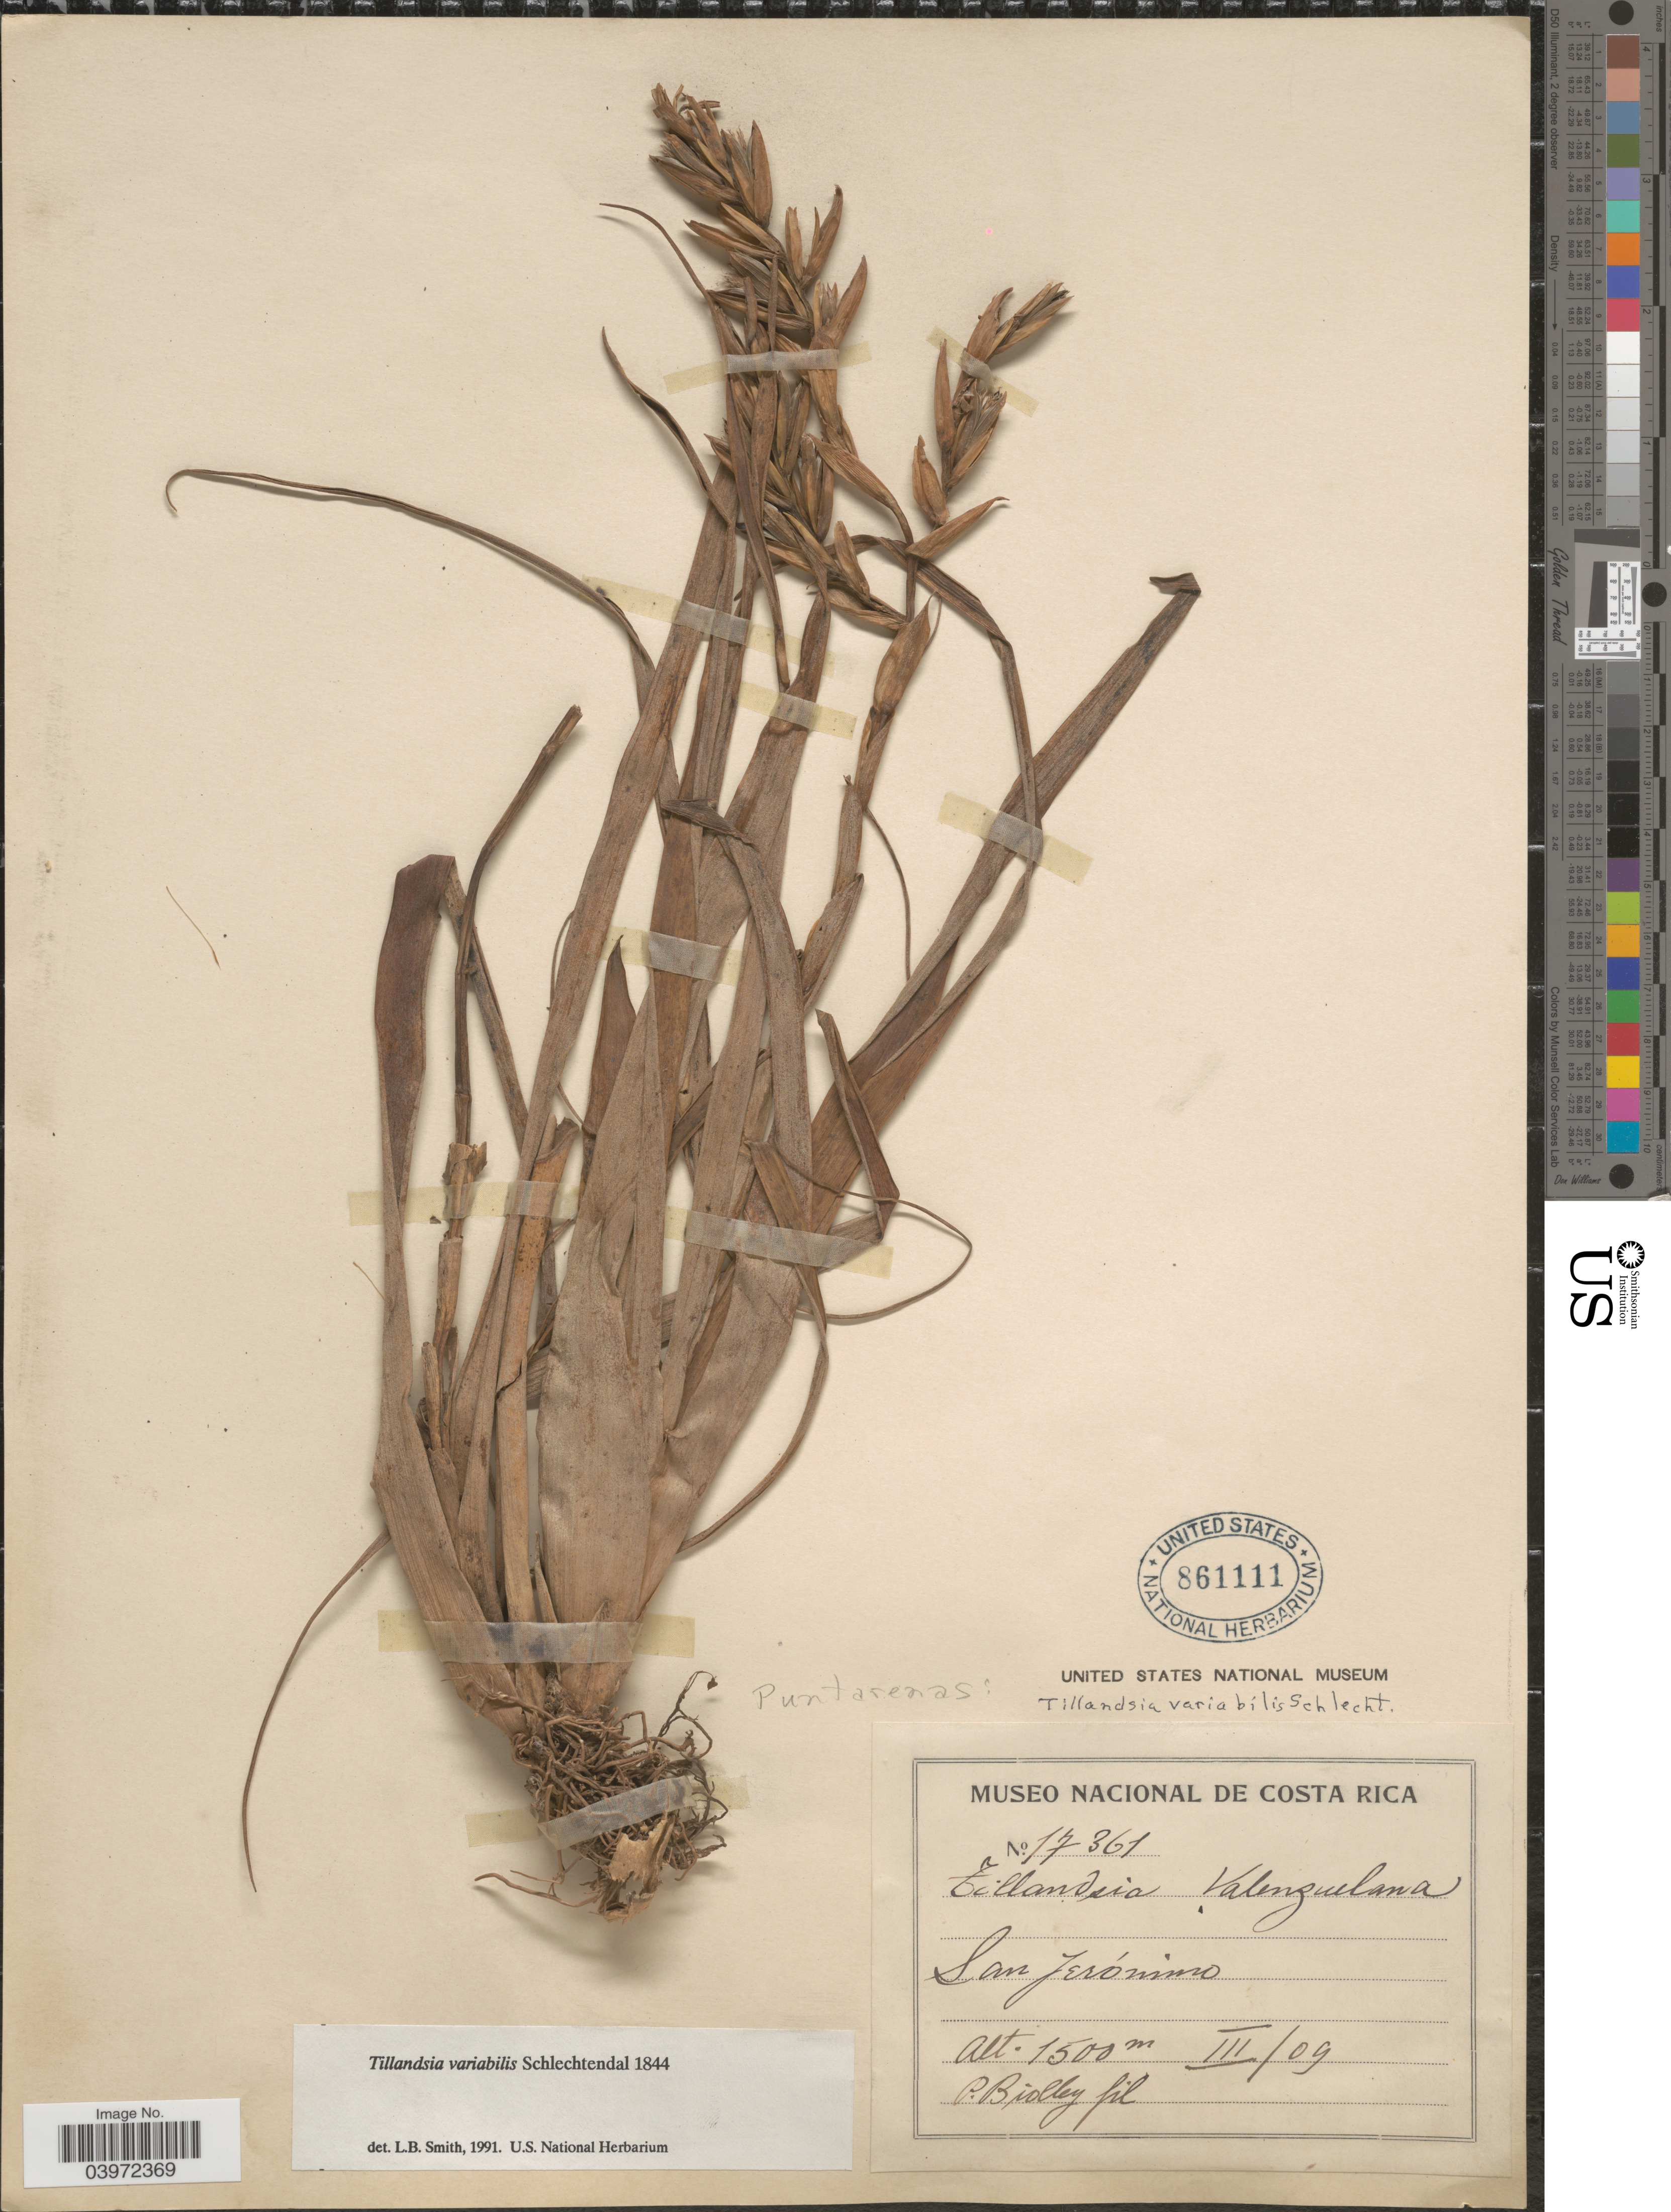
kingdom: Plantae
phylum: Tracheophyta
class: Liliopsida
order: Poales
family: Bromeliaceae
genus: Tillandsia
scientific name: Tillandsia variabilis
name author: Schltdl.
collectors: P. Biolley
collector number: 17361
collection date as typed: Transcribed d/m/y: /3/9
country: Costa Rica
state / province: Puntarenas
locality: San Jerónimo.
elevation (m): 1500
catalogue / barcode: US 861111